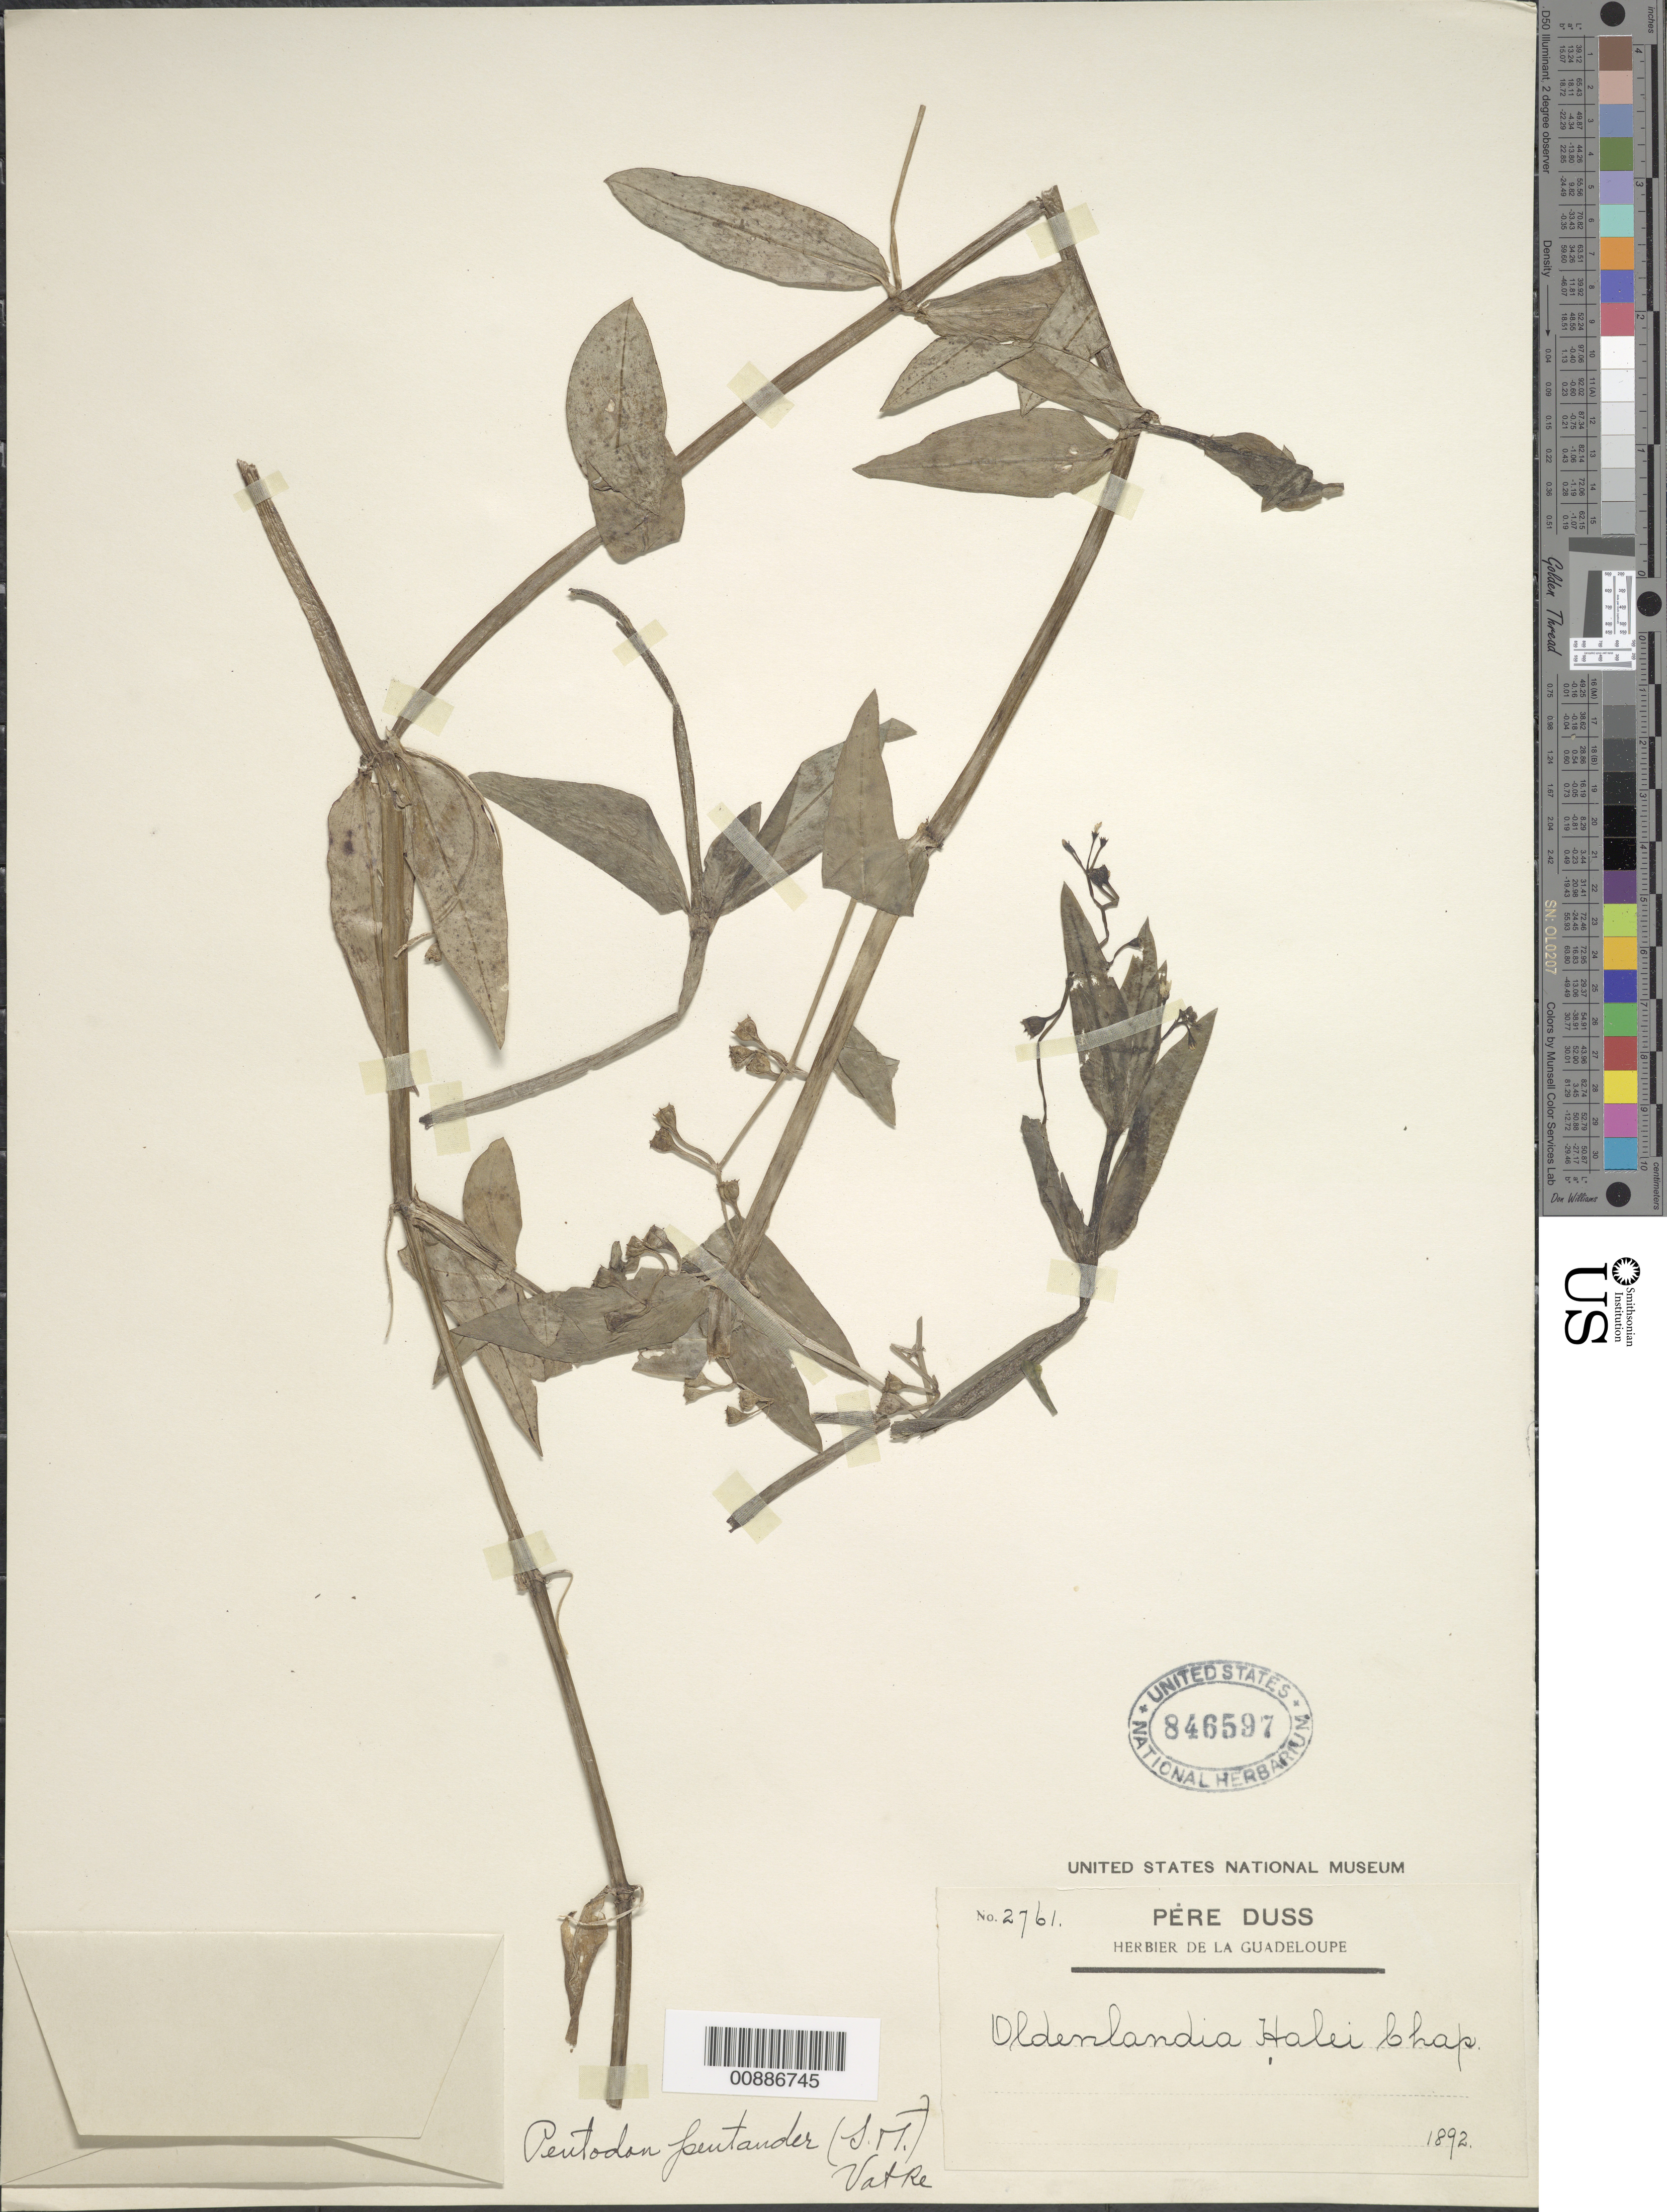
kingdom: Plantae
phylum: Tracheophyta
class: Magnoliopsida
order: Gentianales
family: Rubiaceae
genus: Pentodon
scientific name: Pentodon pentandrus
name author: (Schumach. & Thonn.) Vatke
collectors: Père Duss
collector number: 2761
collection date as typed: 1892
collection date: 1892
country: Guadeloupe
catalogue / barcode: US 846597